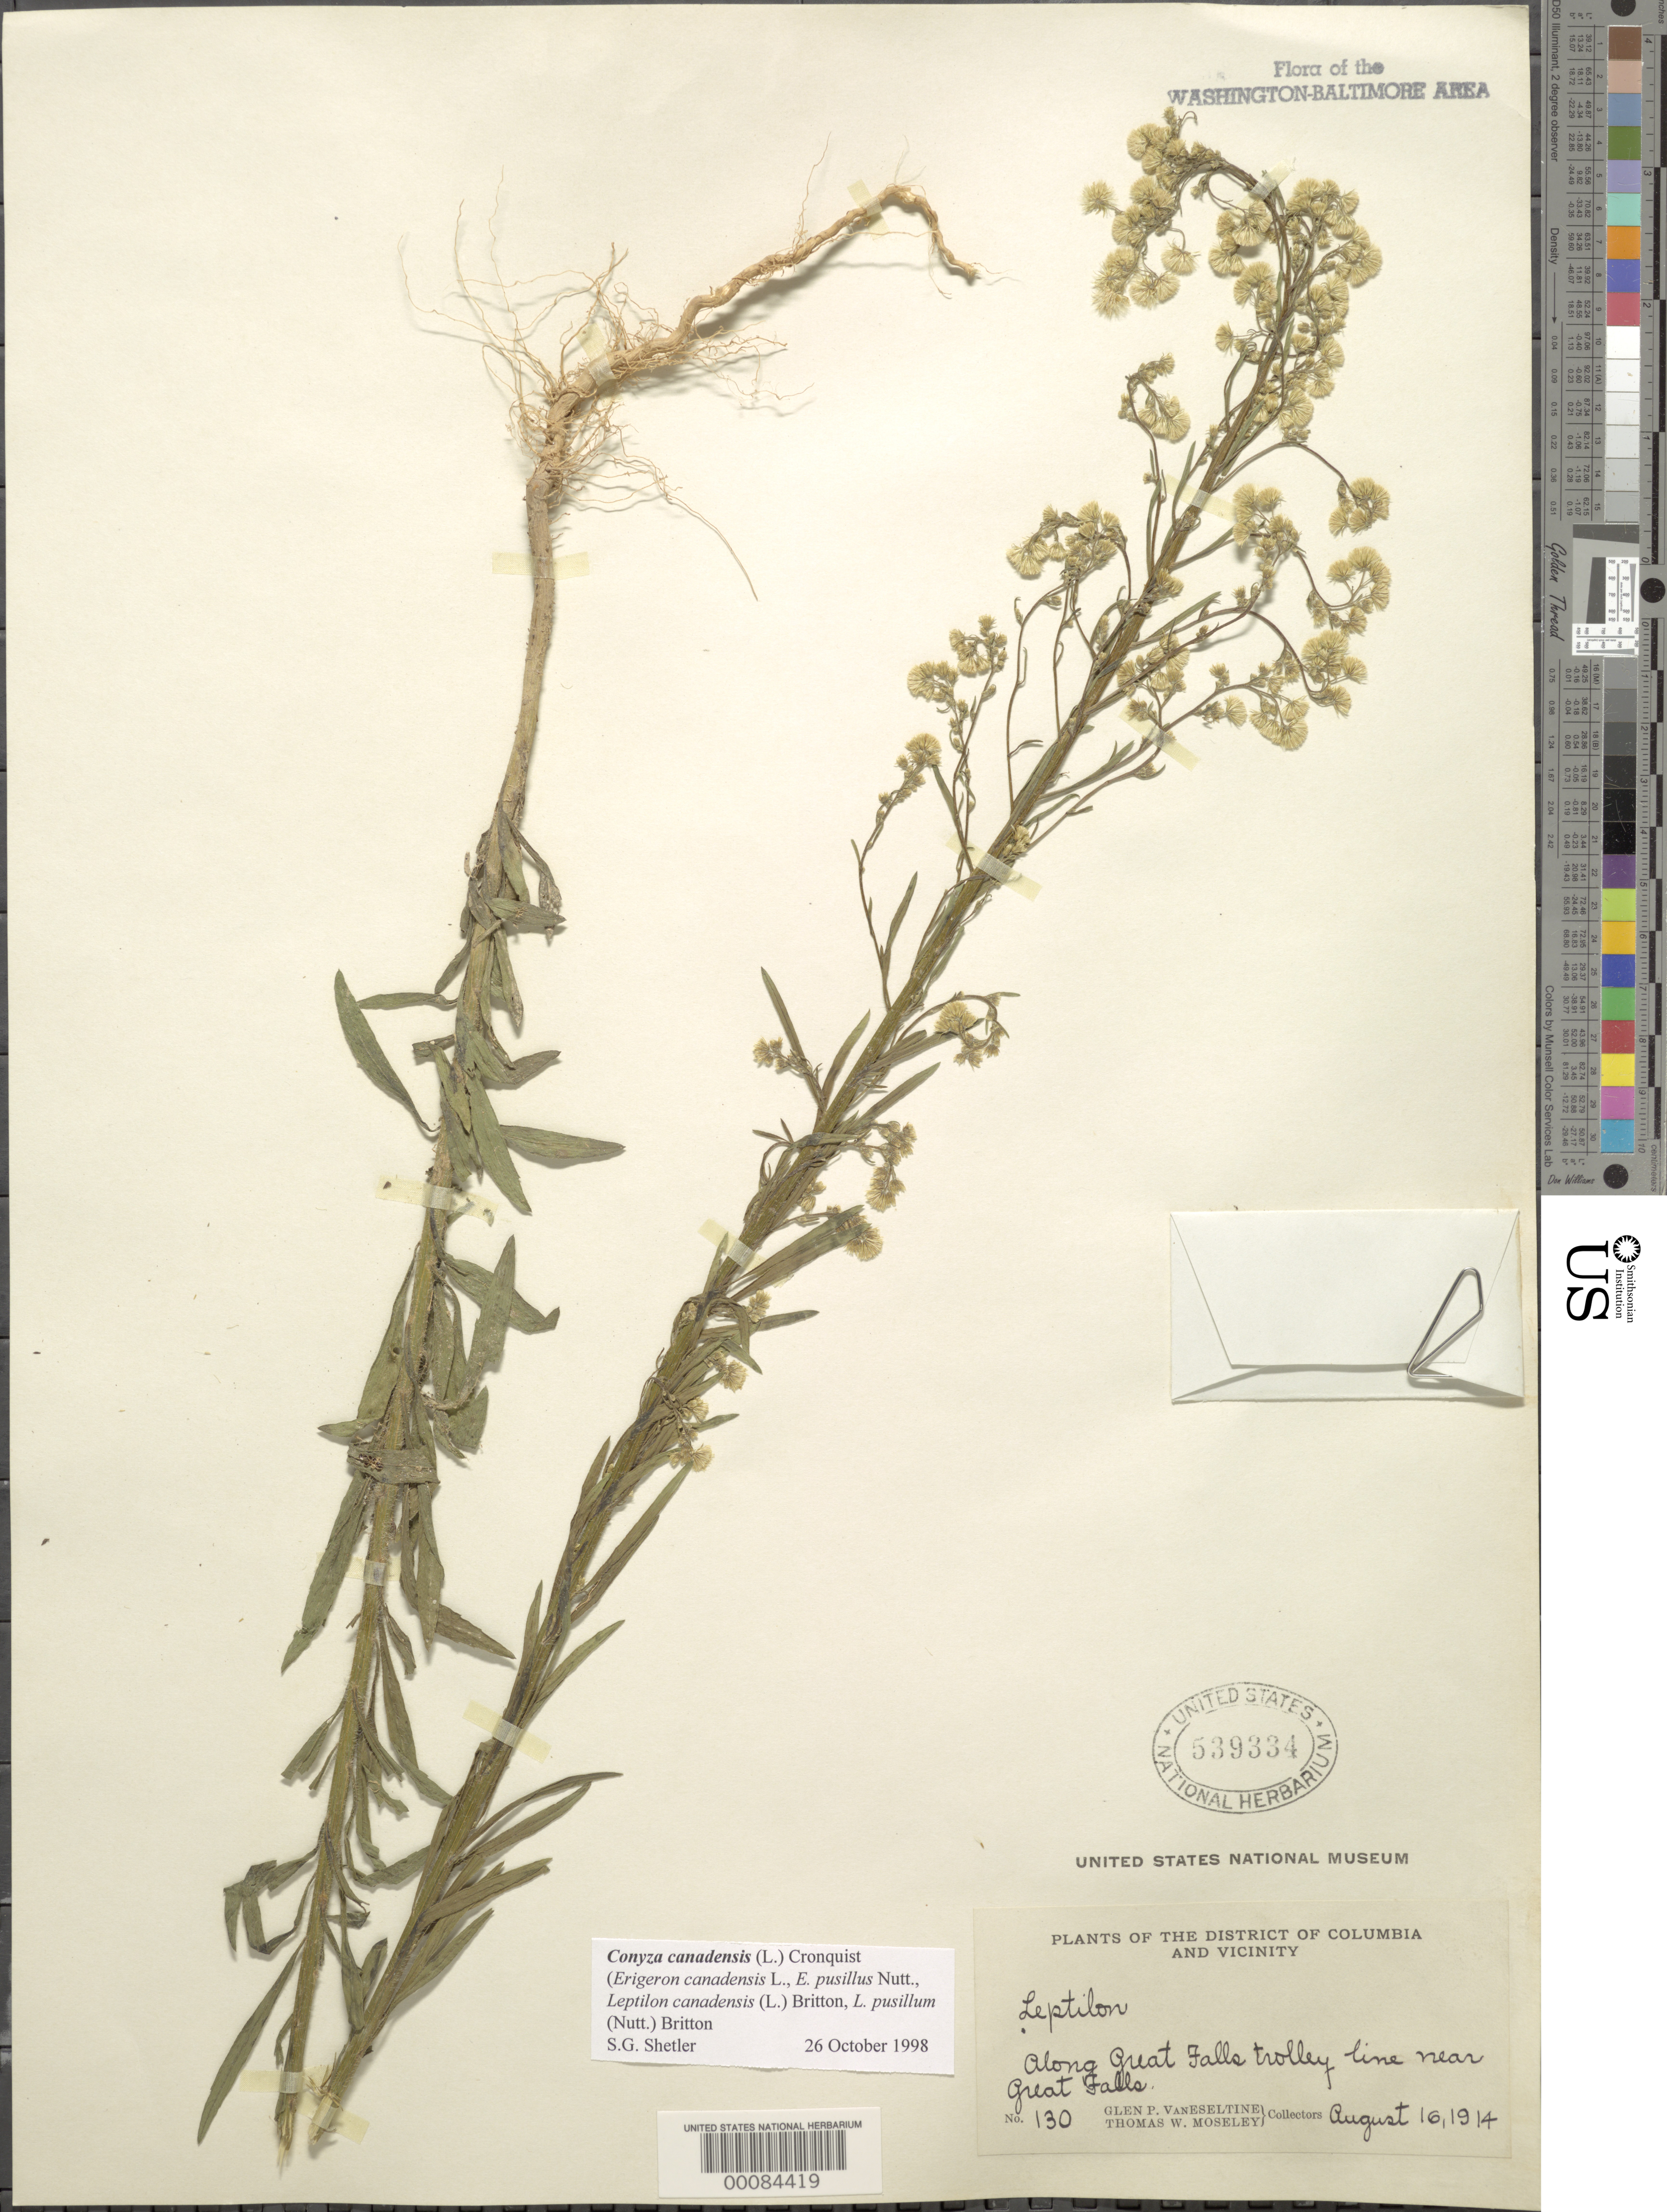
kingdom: Plantae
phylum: Tracheophyta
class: Magnoliopsida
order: Asterales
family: Asteraceae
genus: Conyza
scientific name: Conyza canadensis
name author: (L.) Cronq.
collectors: G. P. Van Eseltine & T. Moseley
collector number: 130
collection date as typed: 16 Aug 1914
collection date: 1914-08-16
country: United States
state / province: Maryland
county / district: Montgomery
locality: Great Falls Trolley Line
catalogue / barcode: US 539334